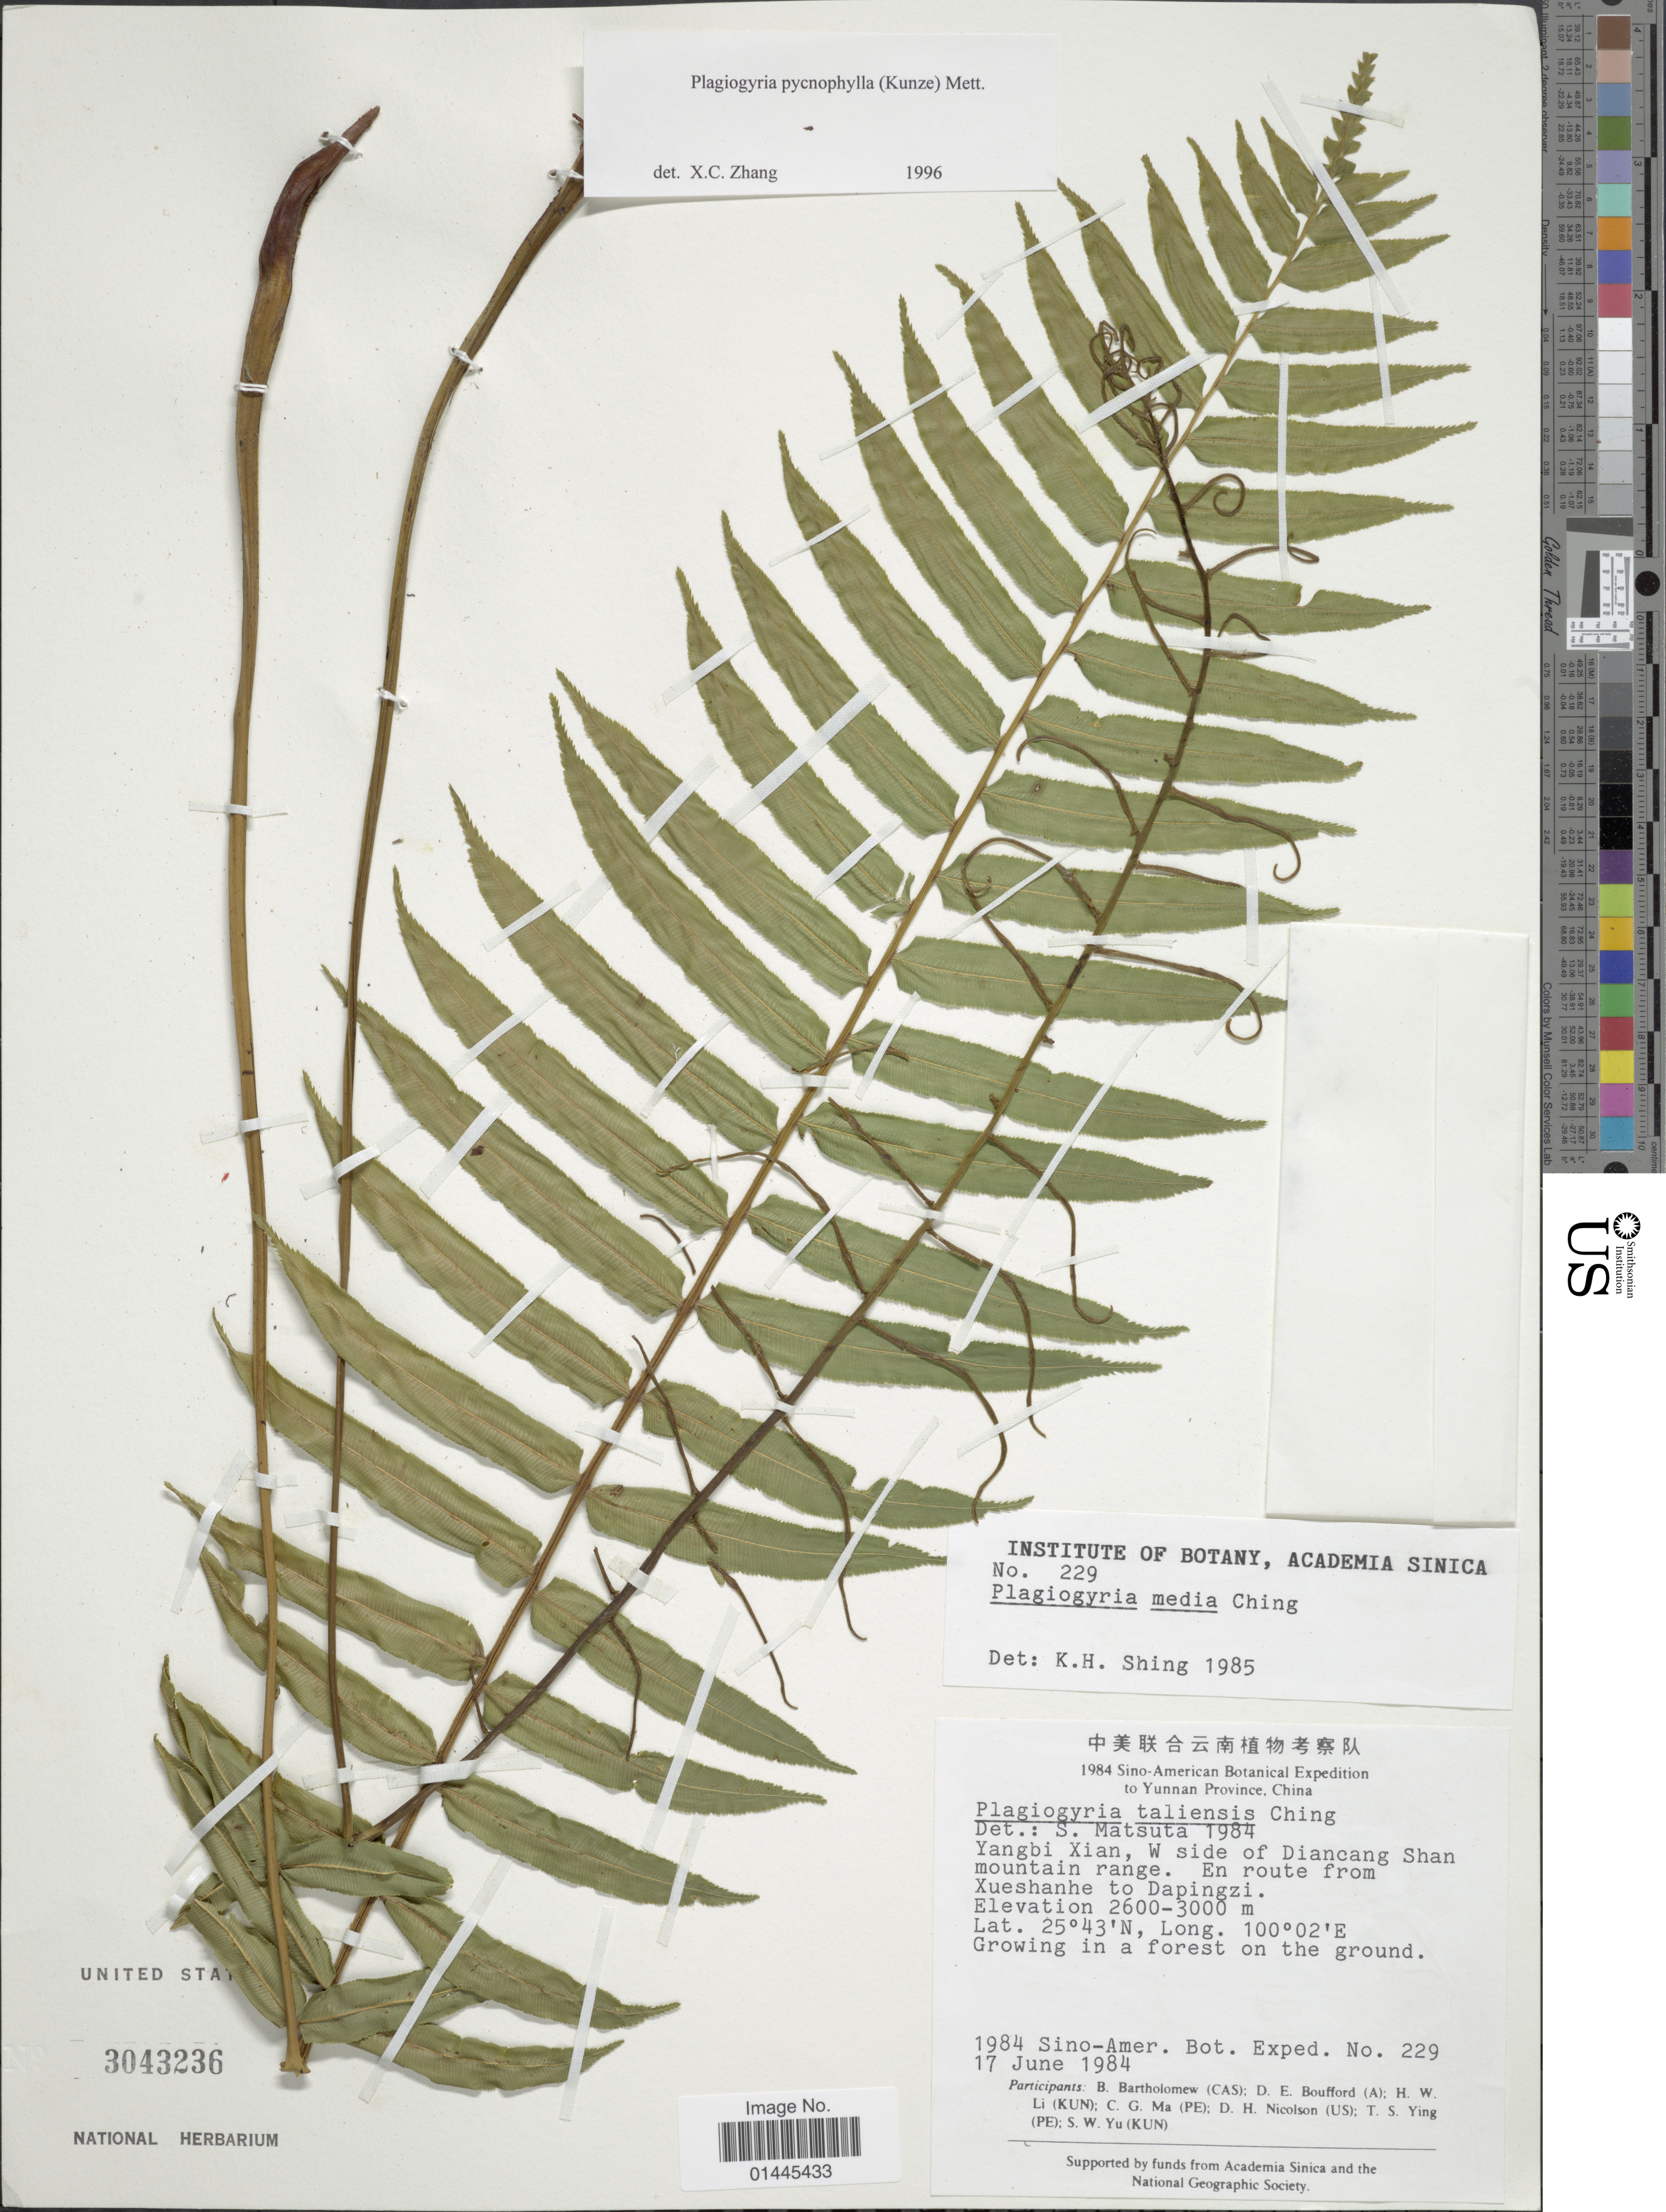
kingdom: Plantae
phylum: Tracheophyta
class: Polypodiopsida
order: Cyatheales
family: Plagiogyriaceae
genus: Plagiogyria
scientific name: Plagiogyria pycnophylla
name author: (Kunze) Mett.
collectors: Sino-Amer. Bot. Exped. 1984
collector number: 229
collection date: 1984-06-17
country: China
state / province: Yunnan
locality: Yangbi Xian,W side of Diancang Shan mountain range, en route from Xueshanhe to Dapingzi.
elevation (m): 2600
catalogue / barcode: US 3043236